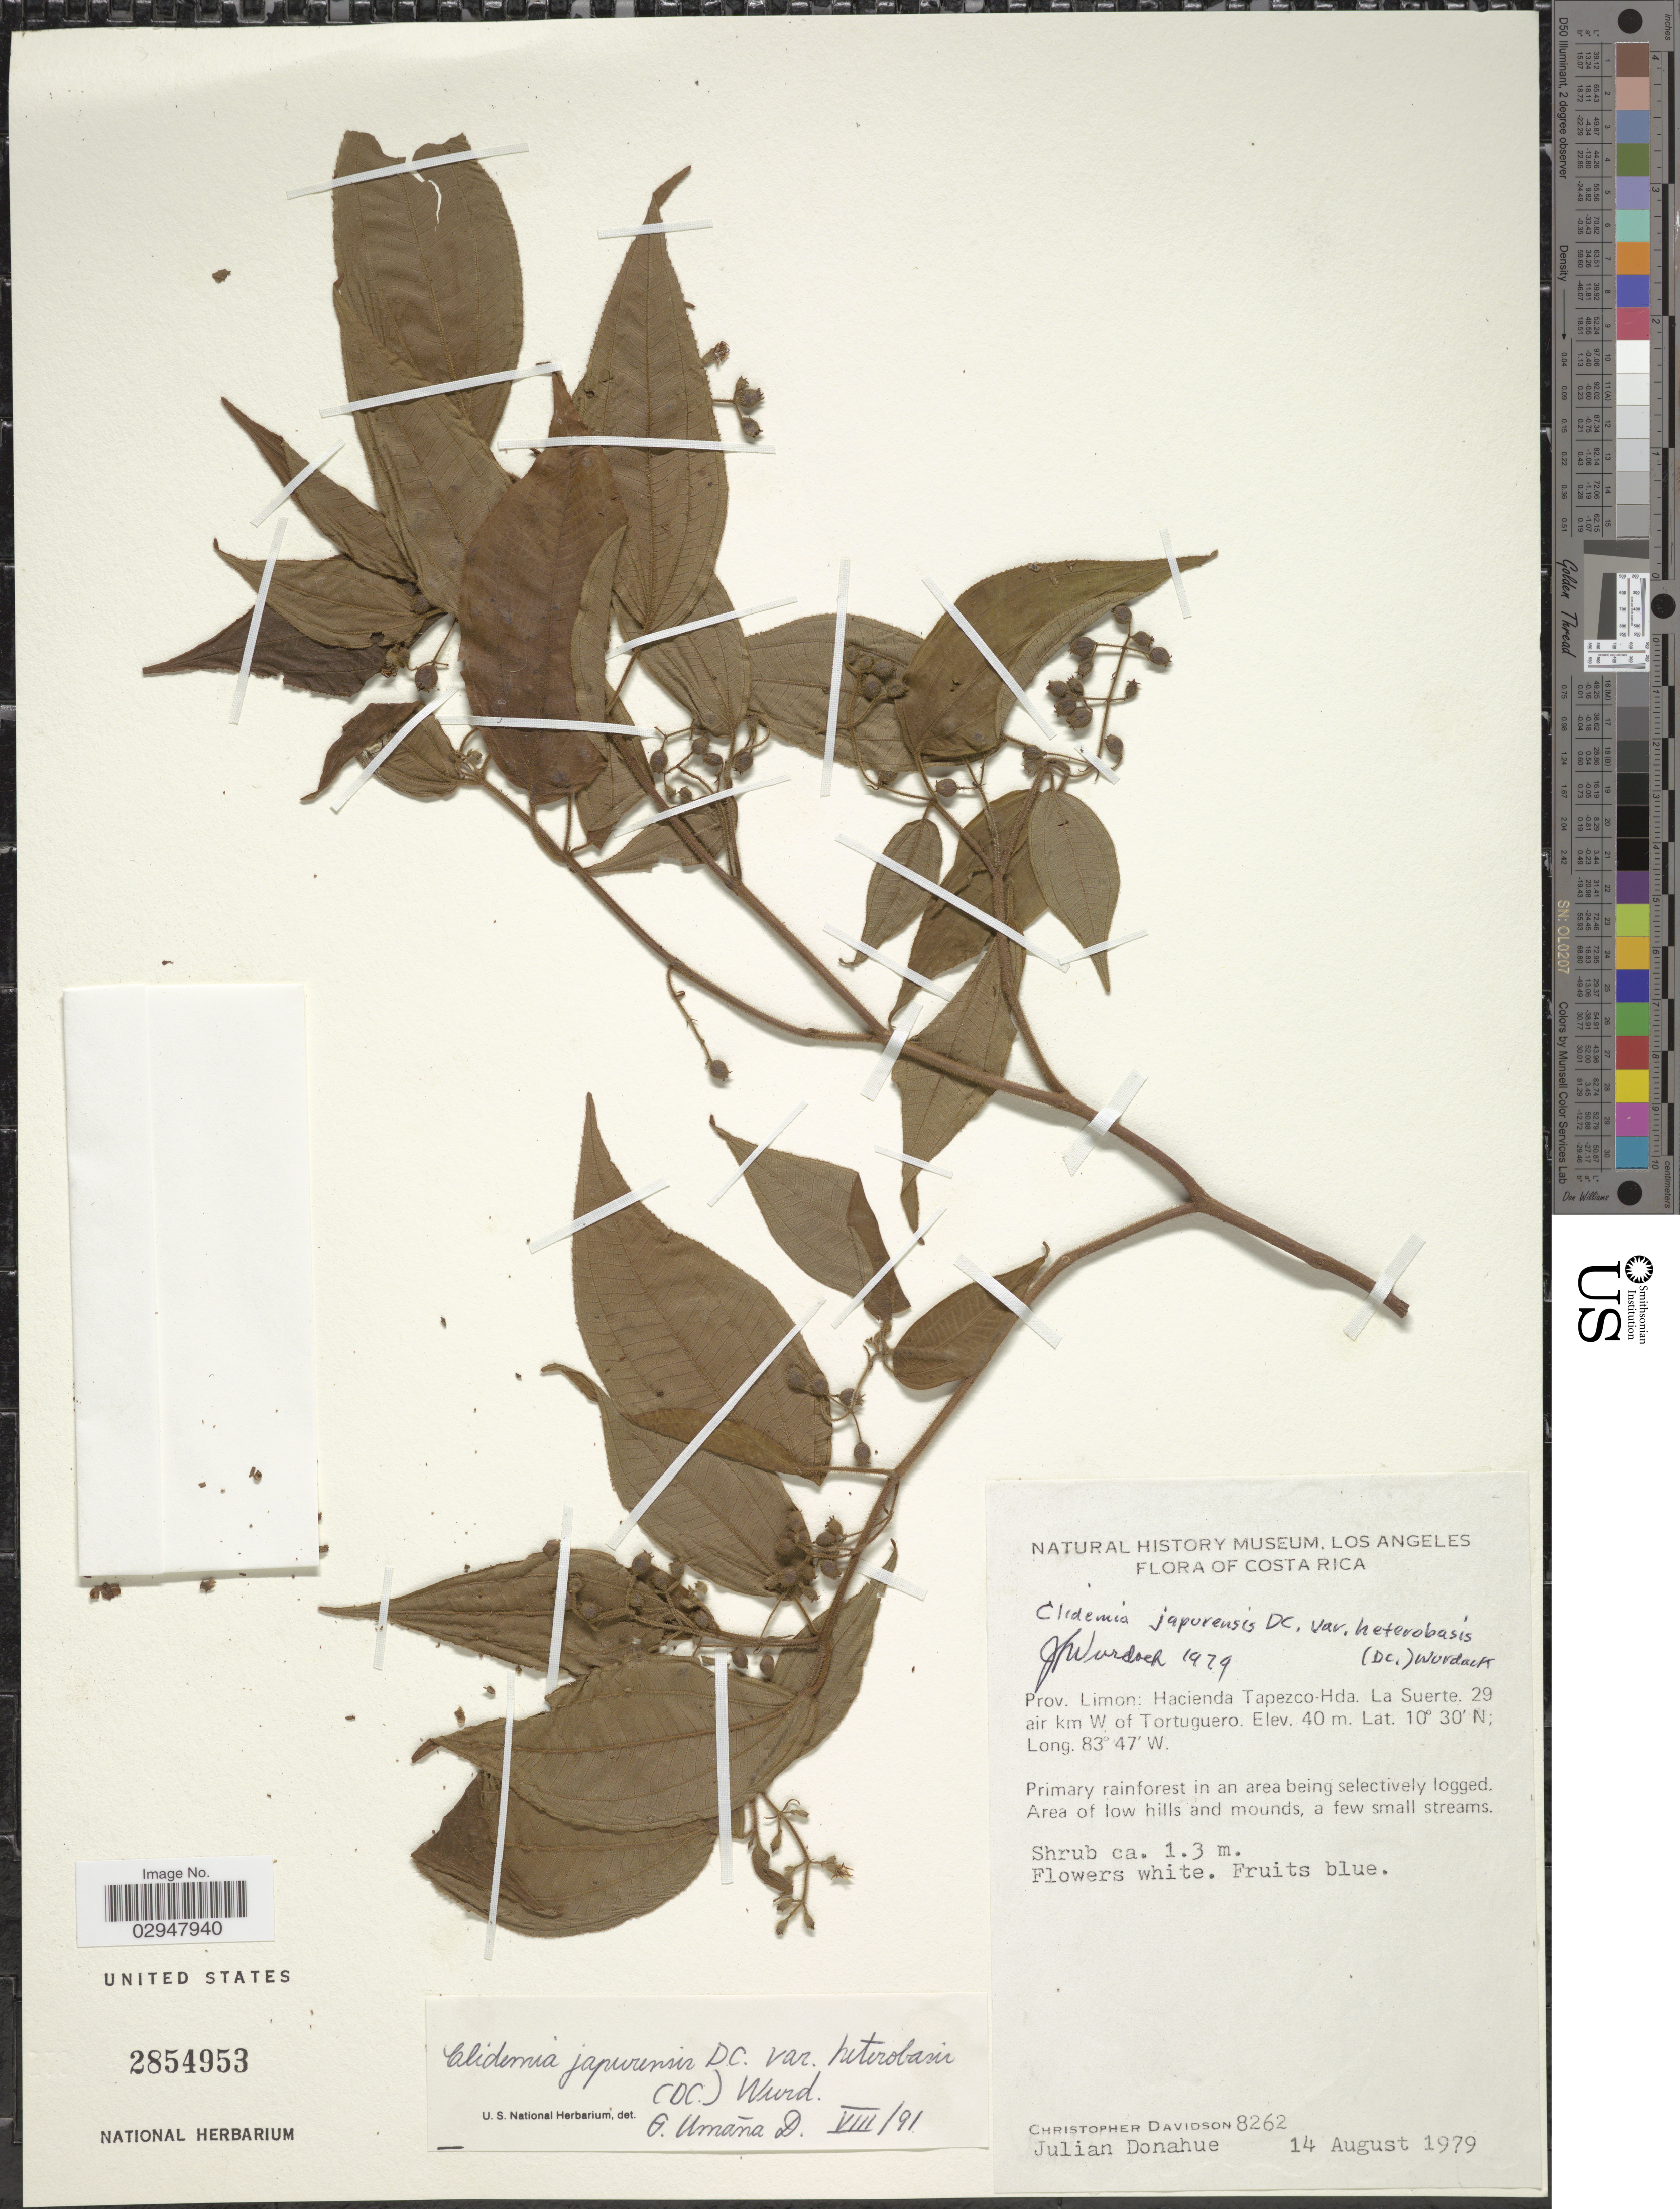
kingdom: Plantae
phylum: Tracheophyta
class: Magnoliopsida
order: Myrtales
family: Melastomataceae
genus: Clidemia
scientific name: Clidemia naevula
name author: (Naudin) Triana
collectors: C. Davidson & J. Donahue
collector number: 8262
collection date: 1979-08-14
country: Costa Rica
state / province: Limón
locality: Hacienda Tapezco-Hda. La Suerte, 29 air km W of Tortuguero.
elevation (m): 40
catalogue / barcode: US 2854953